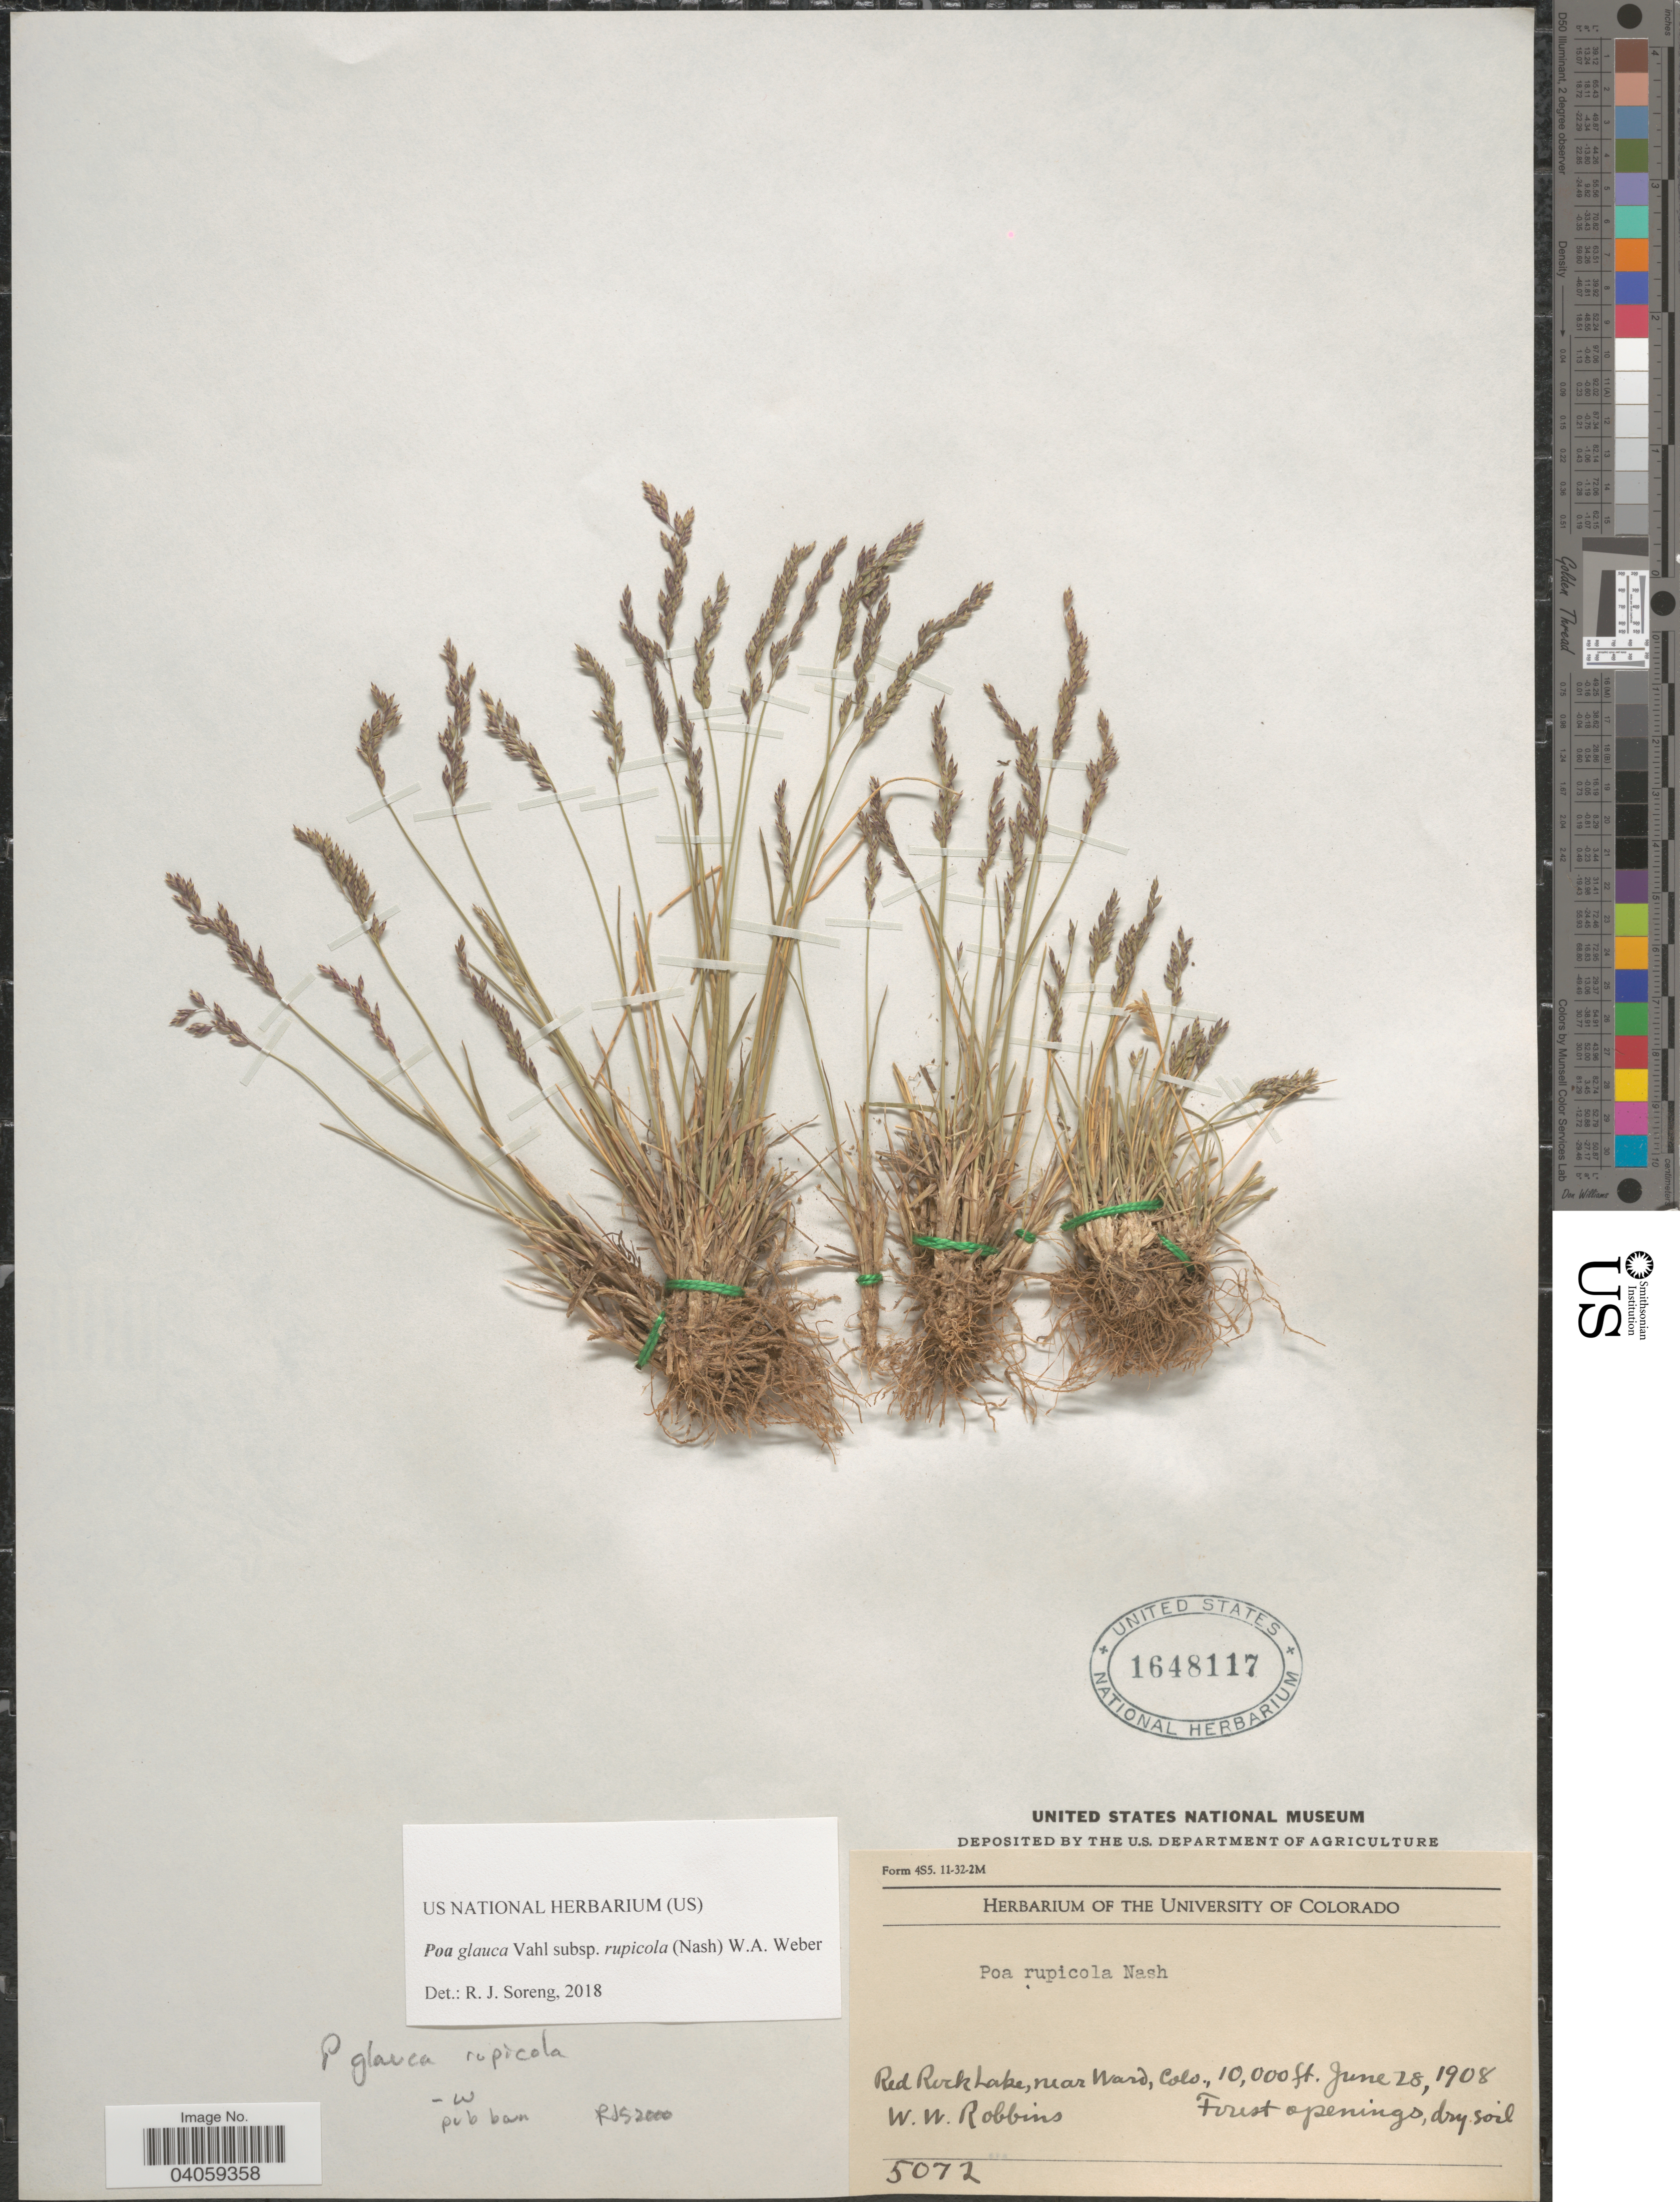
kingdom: Plantae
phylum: Tracheophyta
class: Liliopsida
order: Poales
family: Poaceae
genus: Poa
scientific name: Poa glauca subsp. rupicola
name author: (Nash) W.A. Weber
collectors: W. Robbins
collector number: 5072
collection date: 1908-06-28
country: United States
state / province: Colorado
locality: Red Rock Lake, near Ward.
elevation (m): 3048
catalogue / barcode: US 1648117